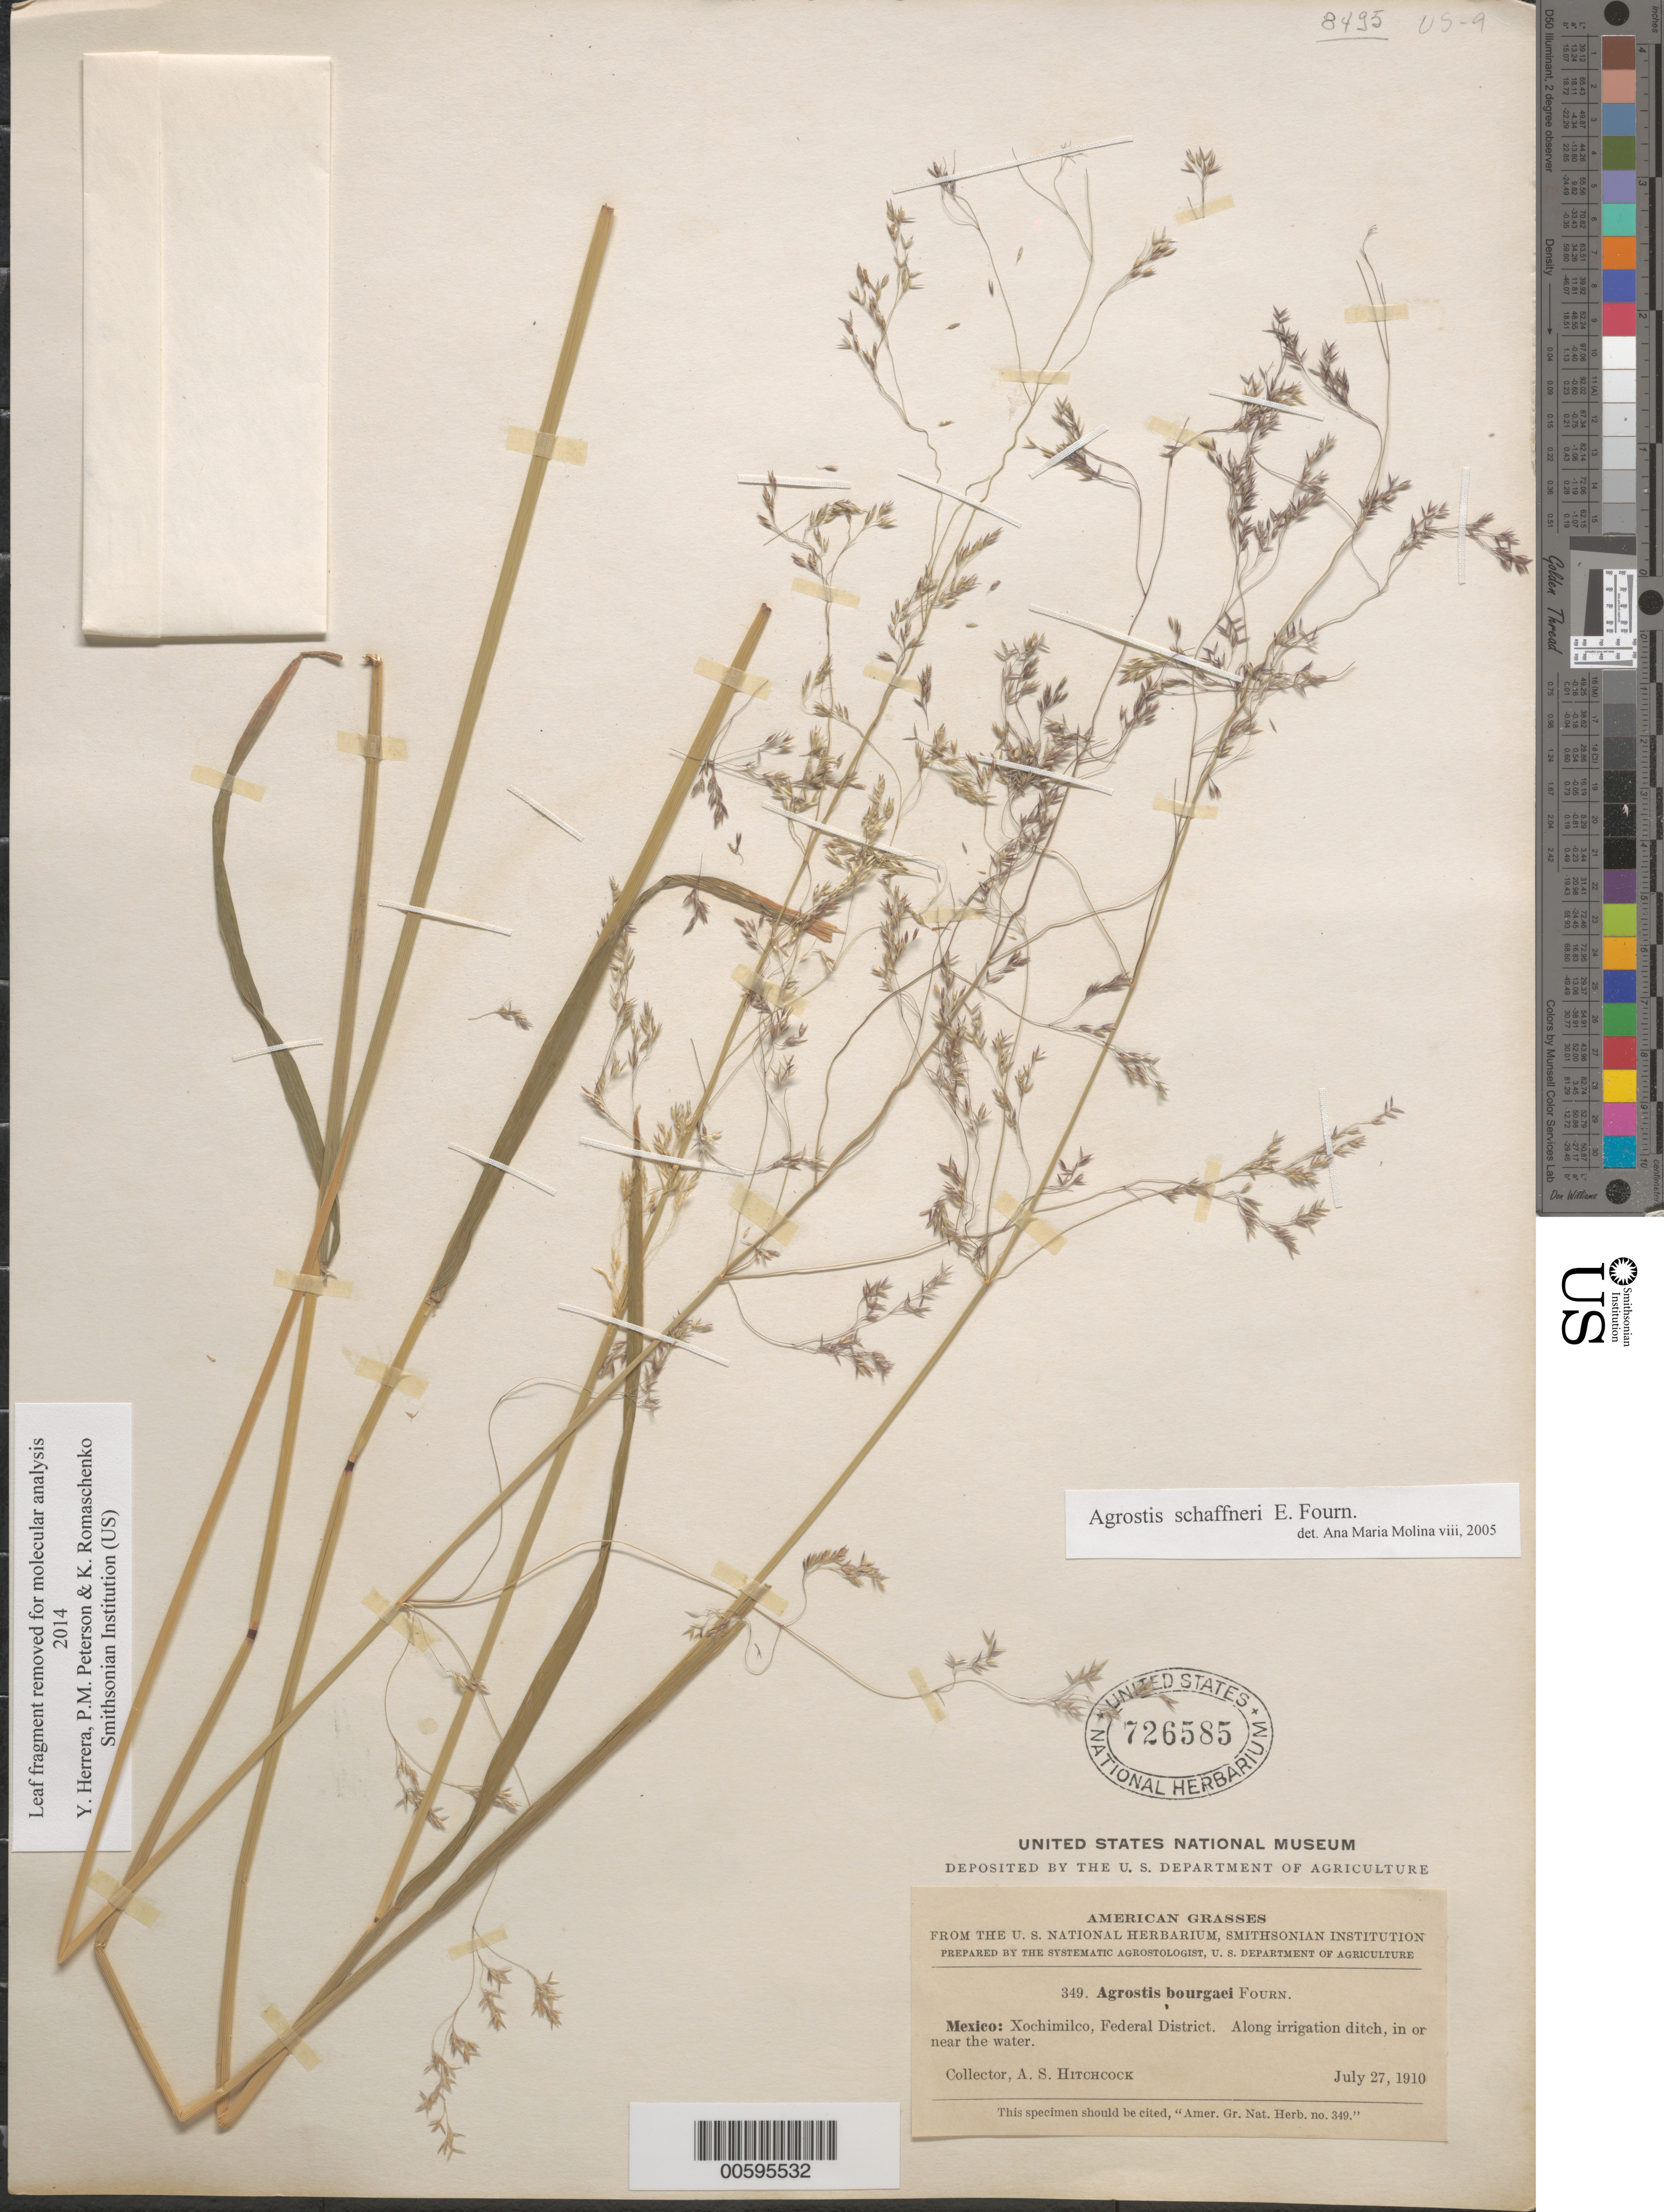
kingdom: Plantae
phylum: Tracheophyta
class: Liliopsida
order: Poales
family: Poaceae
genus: Agrostis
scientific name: Agrostis schaffneri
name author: E. Fourn.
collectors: A. S. Hitchcock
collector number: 349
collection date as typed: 27 Jul 1910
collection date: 1910-07-27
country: Mexico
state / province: Distrito Federal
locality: Xochimilco.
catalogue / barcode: US 726585